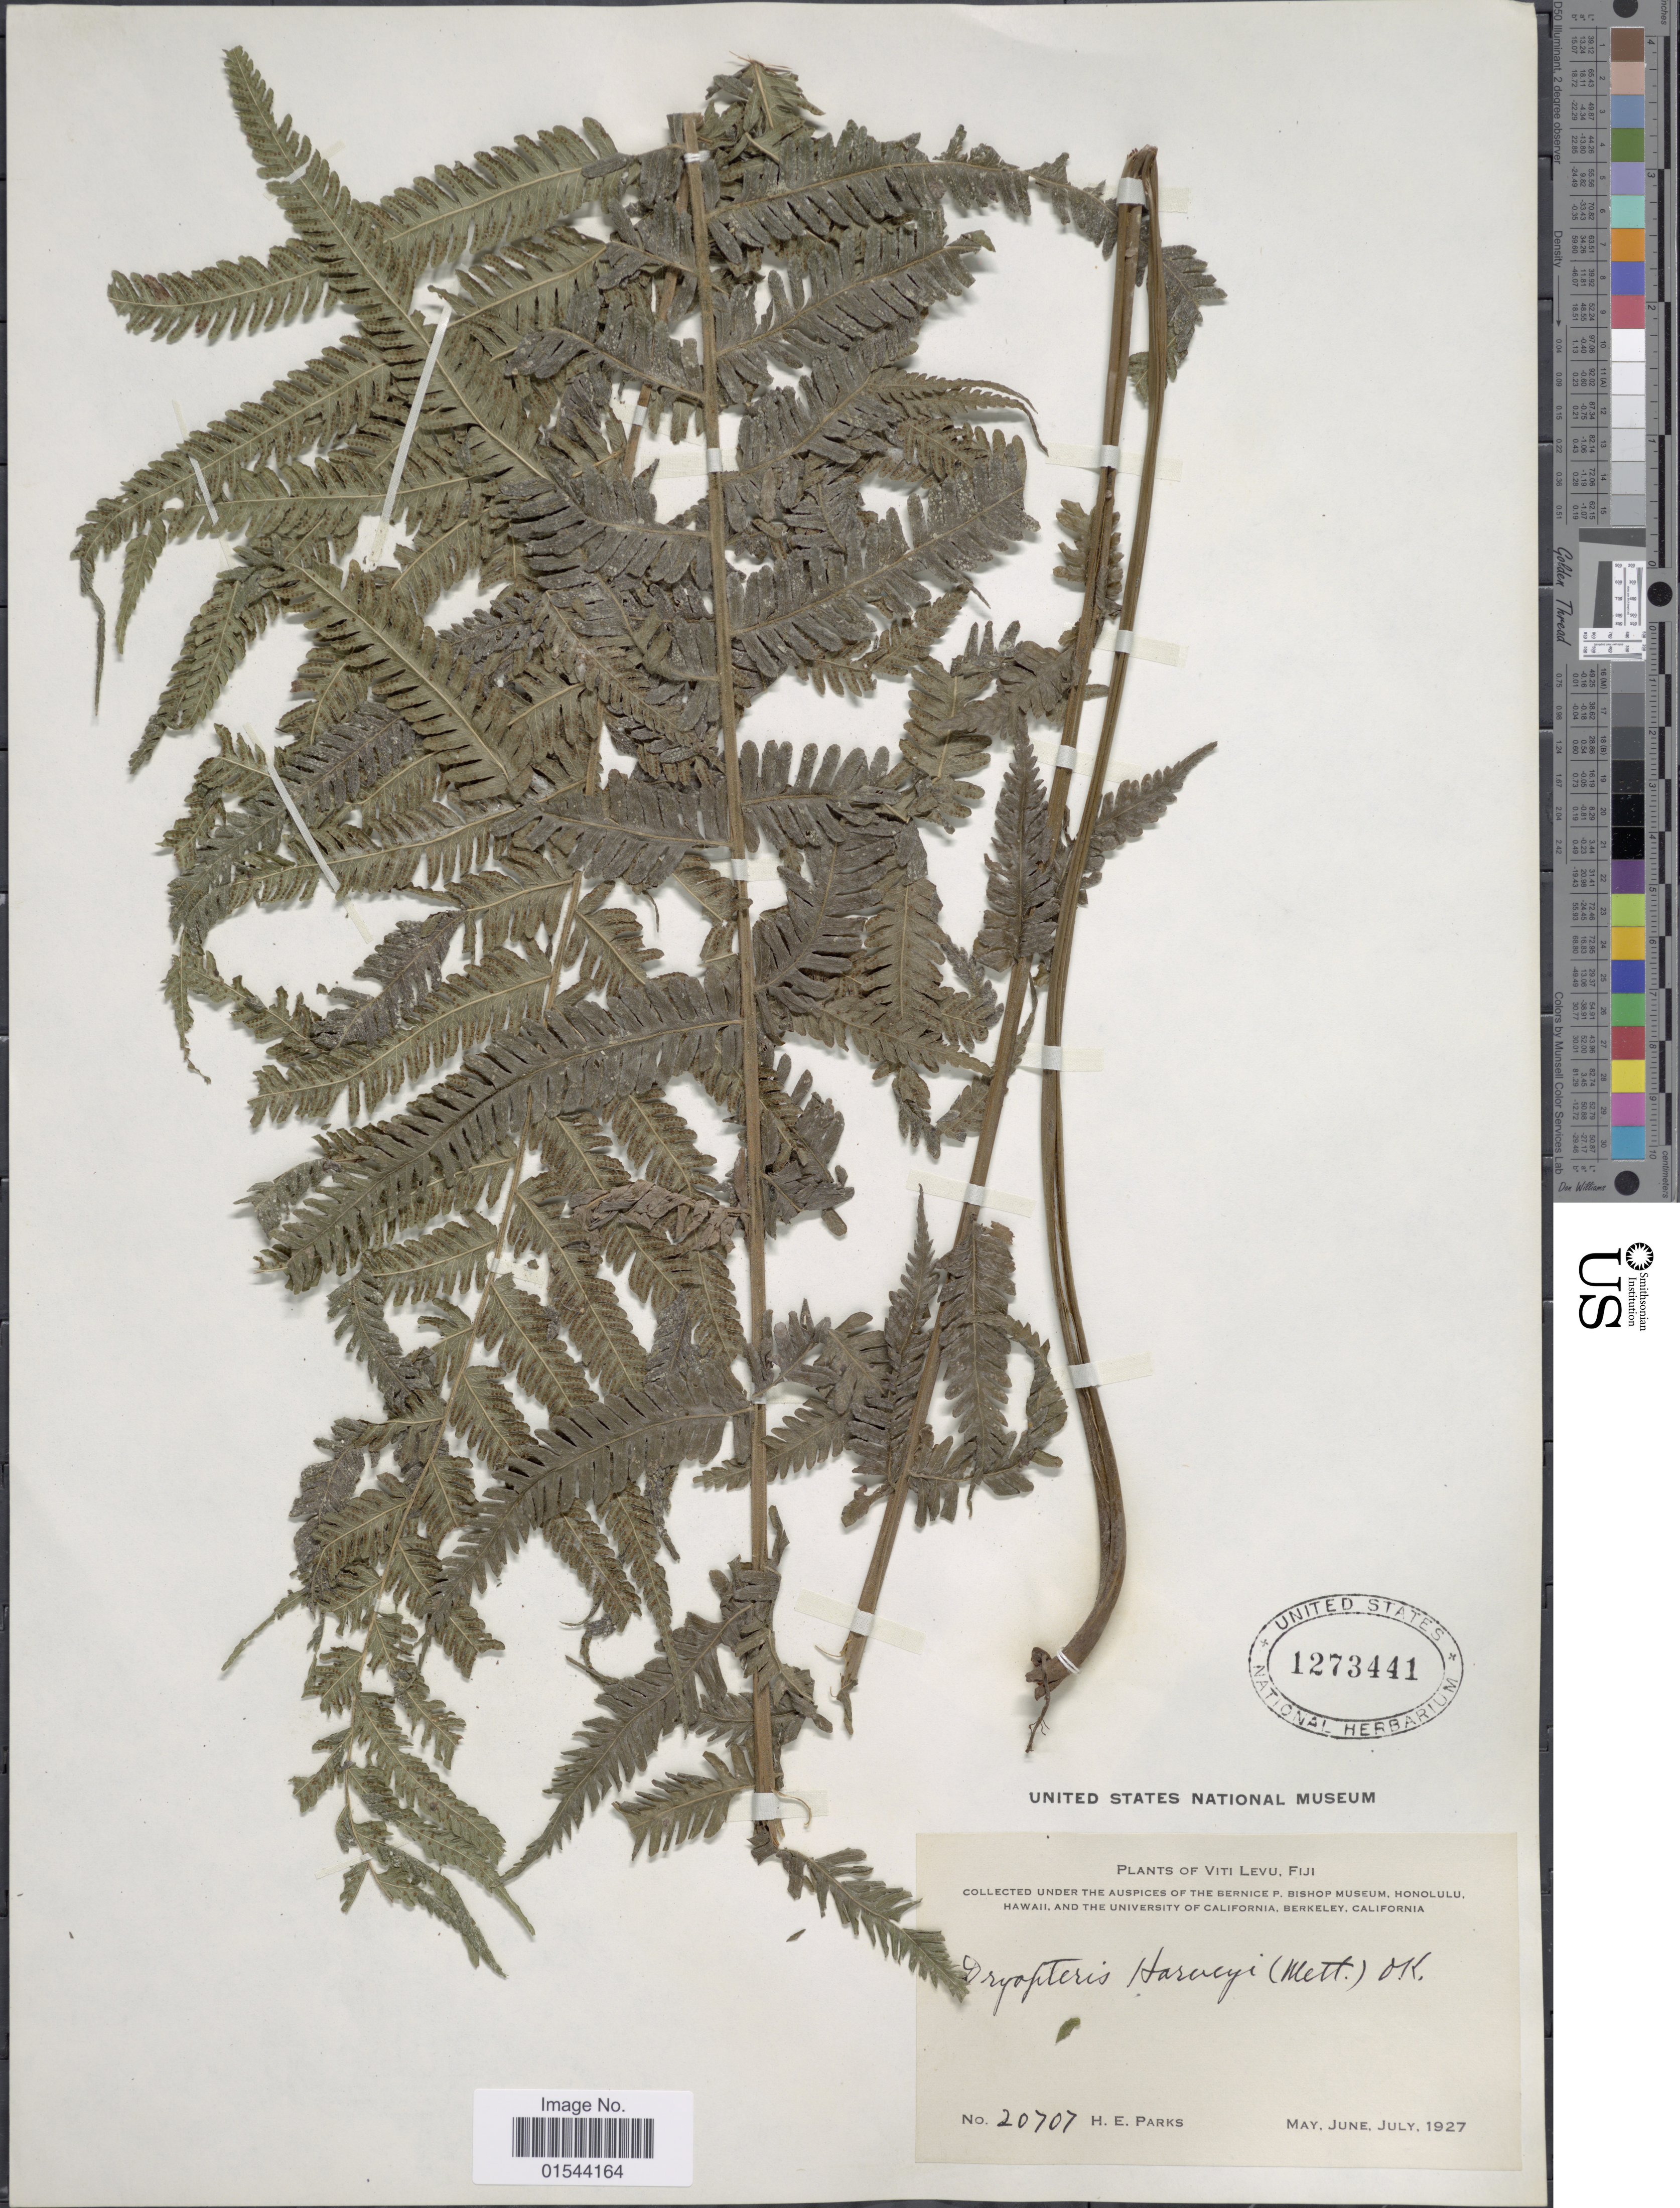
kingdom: Plantae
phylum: Tracheophyta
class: Polypodiopsida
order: Polypodiales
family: Thelypteridaceae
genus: Christella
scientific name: Christella harveyi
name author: (Mett.) Holttum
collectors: H. E. Parks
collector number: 20707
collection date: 1927-05/1927-07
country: Fiji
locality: Viti Levu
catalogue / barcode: US 1273441